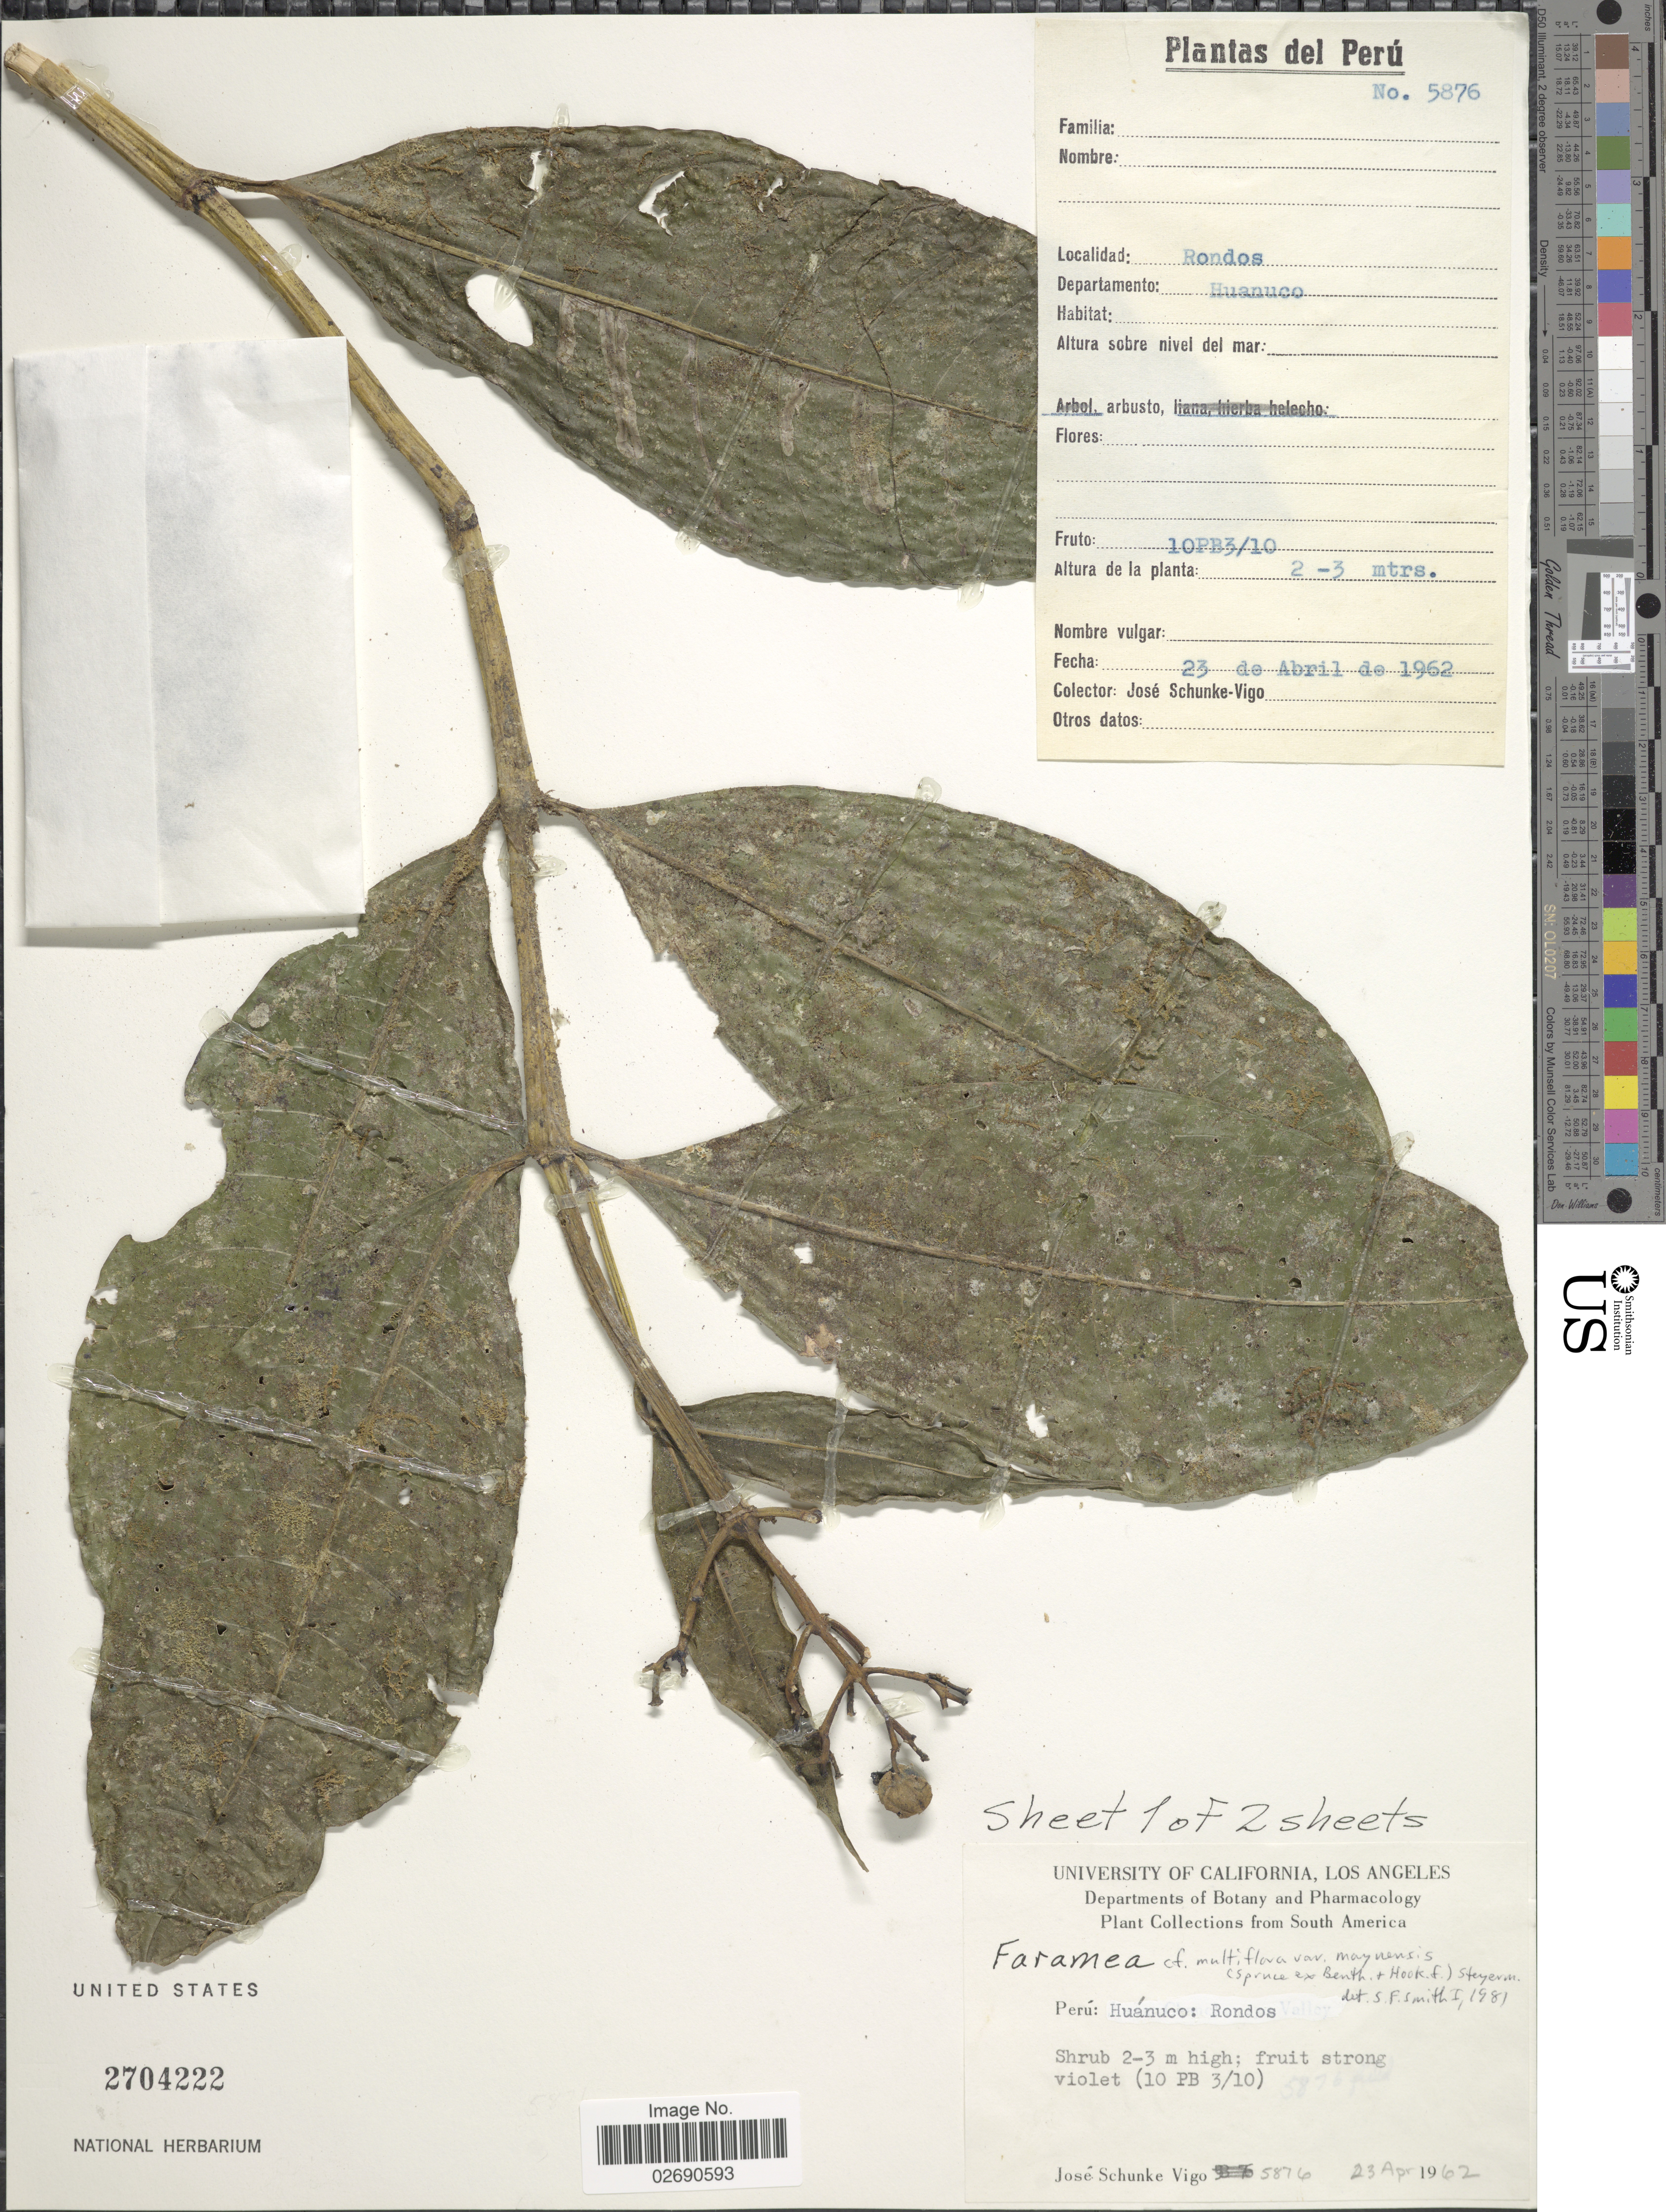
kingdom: Plantae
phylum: Tracheophyta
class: Magnoliopsida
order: Gentianales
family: Rubiaceae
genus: Faramea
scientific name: Faramea multiflora var. maynensis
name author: (Spruce ex Rusby) Steyerm.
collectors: J. Schunke Vigo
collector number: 5876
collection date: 1962-04-23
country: Peru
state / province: Huánuco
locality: Rondos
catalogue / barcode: US 2704222